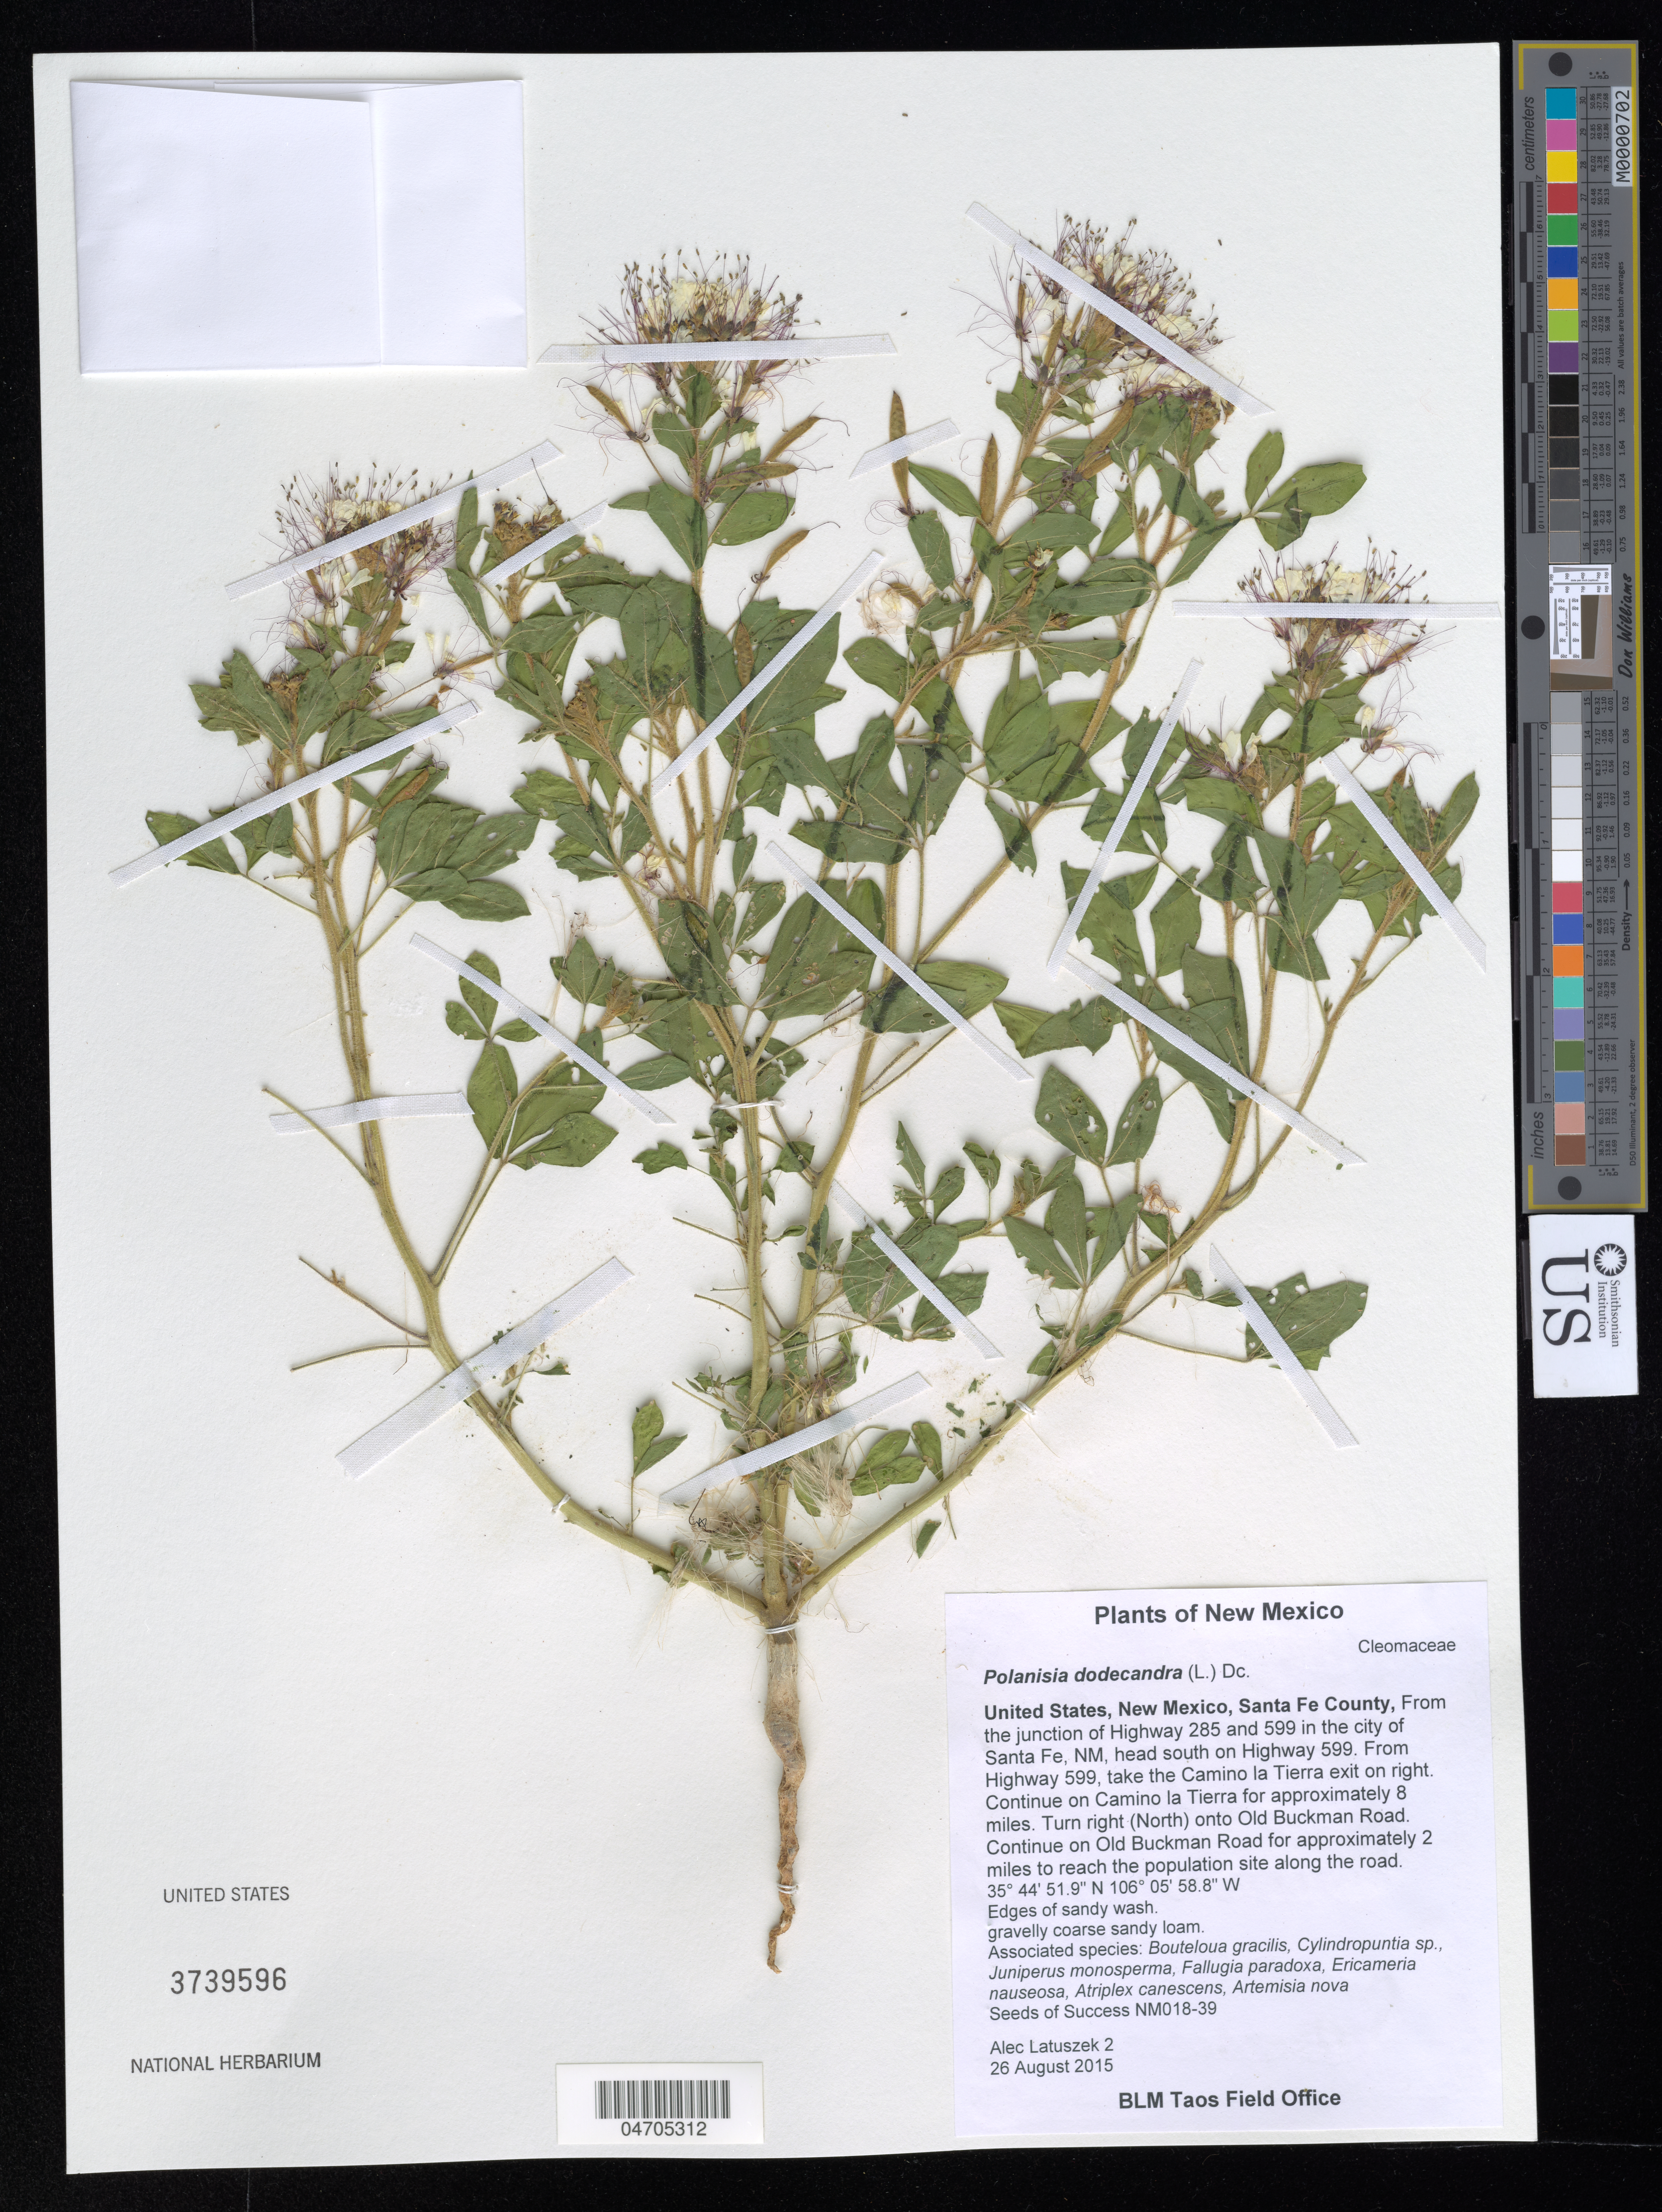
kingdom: Plantae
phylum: Tracheophyta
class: Magnoliopsida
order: Brassicales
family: Cleomaceae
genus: Polanisia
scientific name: Polanisia dodecandra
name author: (L.) DC.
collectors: A. Latuszek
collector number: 2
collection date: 2015-08-26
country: United States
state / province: New Mexico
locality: Santa Fe County, From the junction of Highway 285 and 599 in the city of Santa Fe, NM, head south on Highway 599. From Highway 599, take the Camino la Tierra exit on right. Continue on Old Buckman Road for approximately 2 miles to reach the population site along the road.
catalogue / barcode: US 3739596